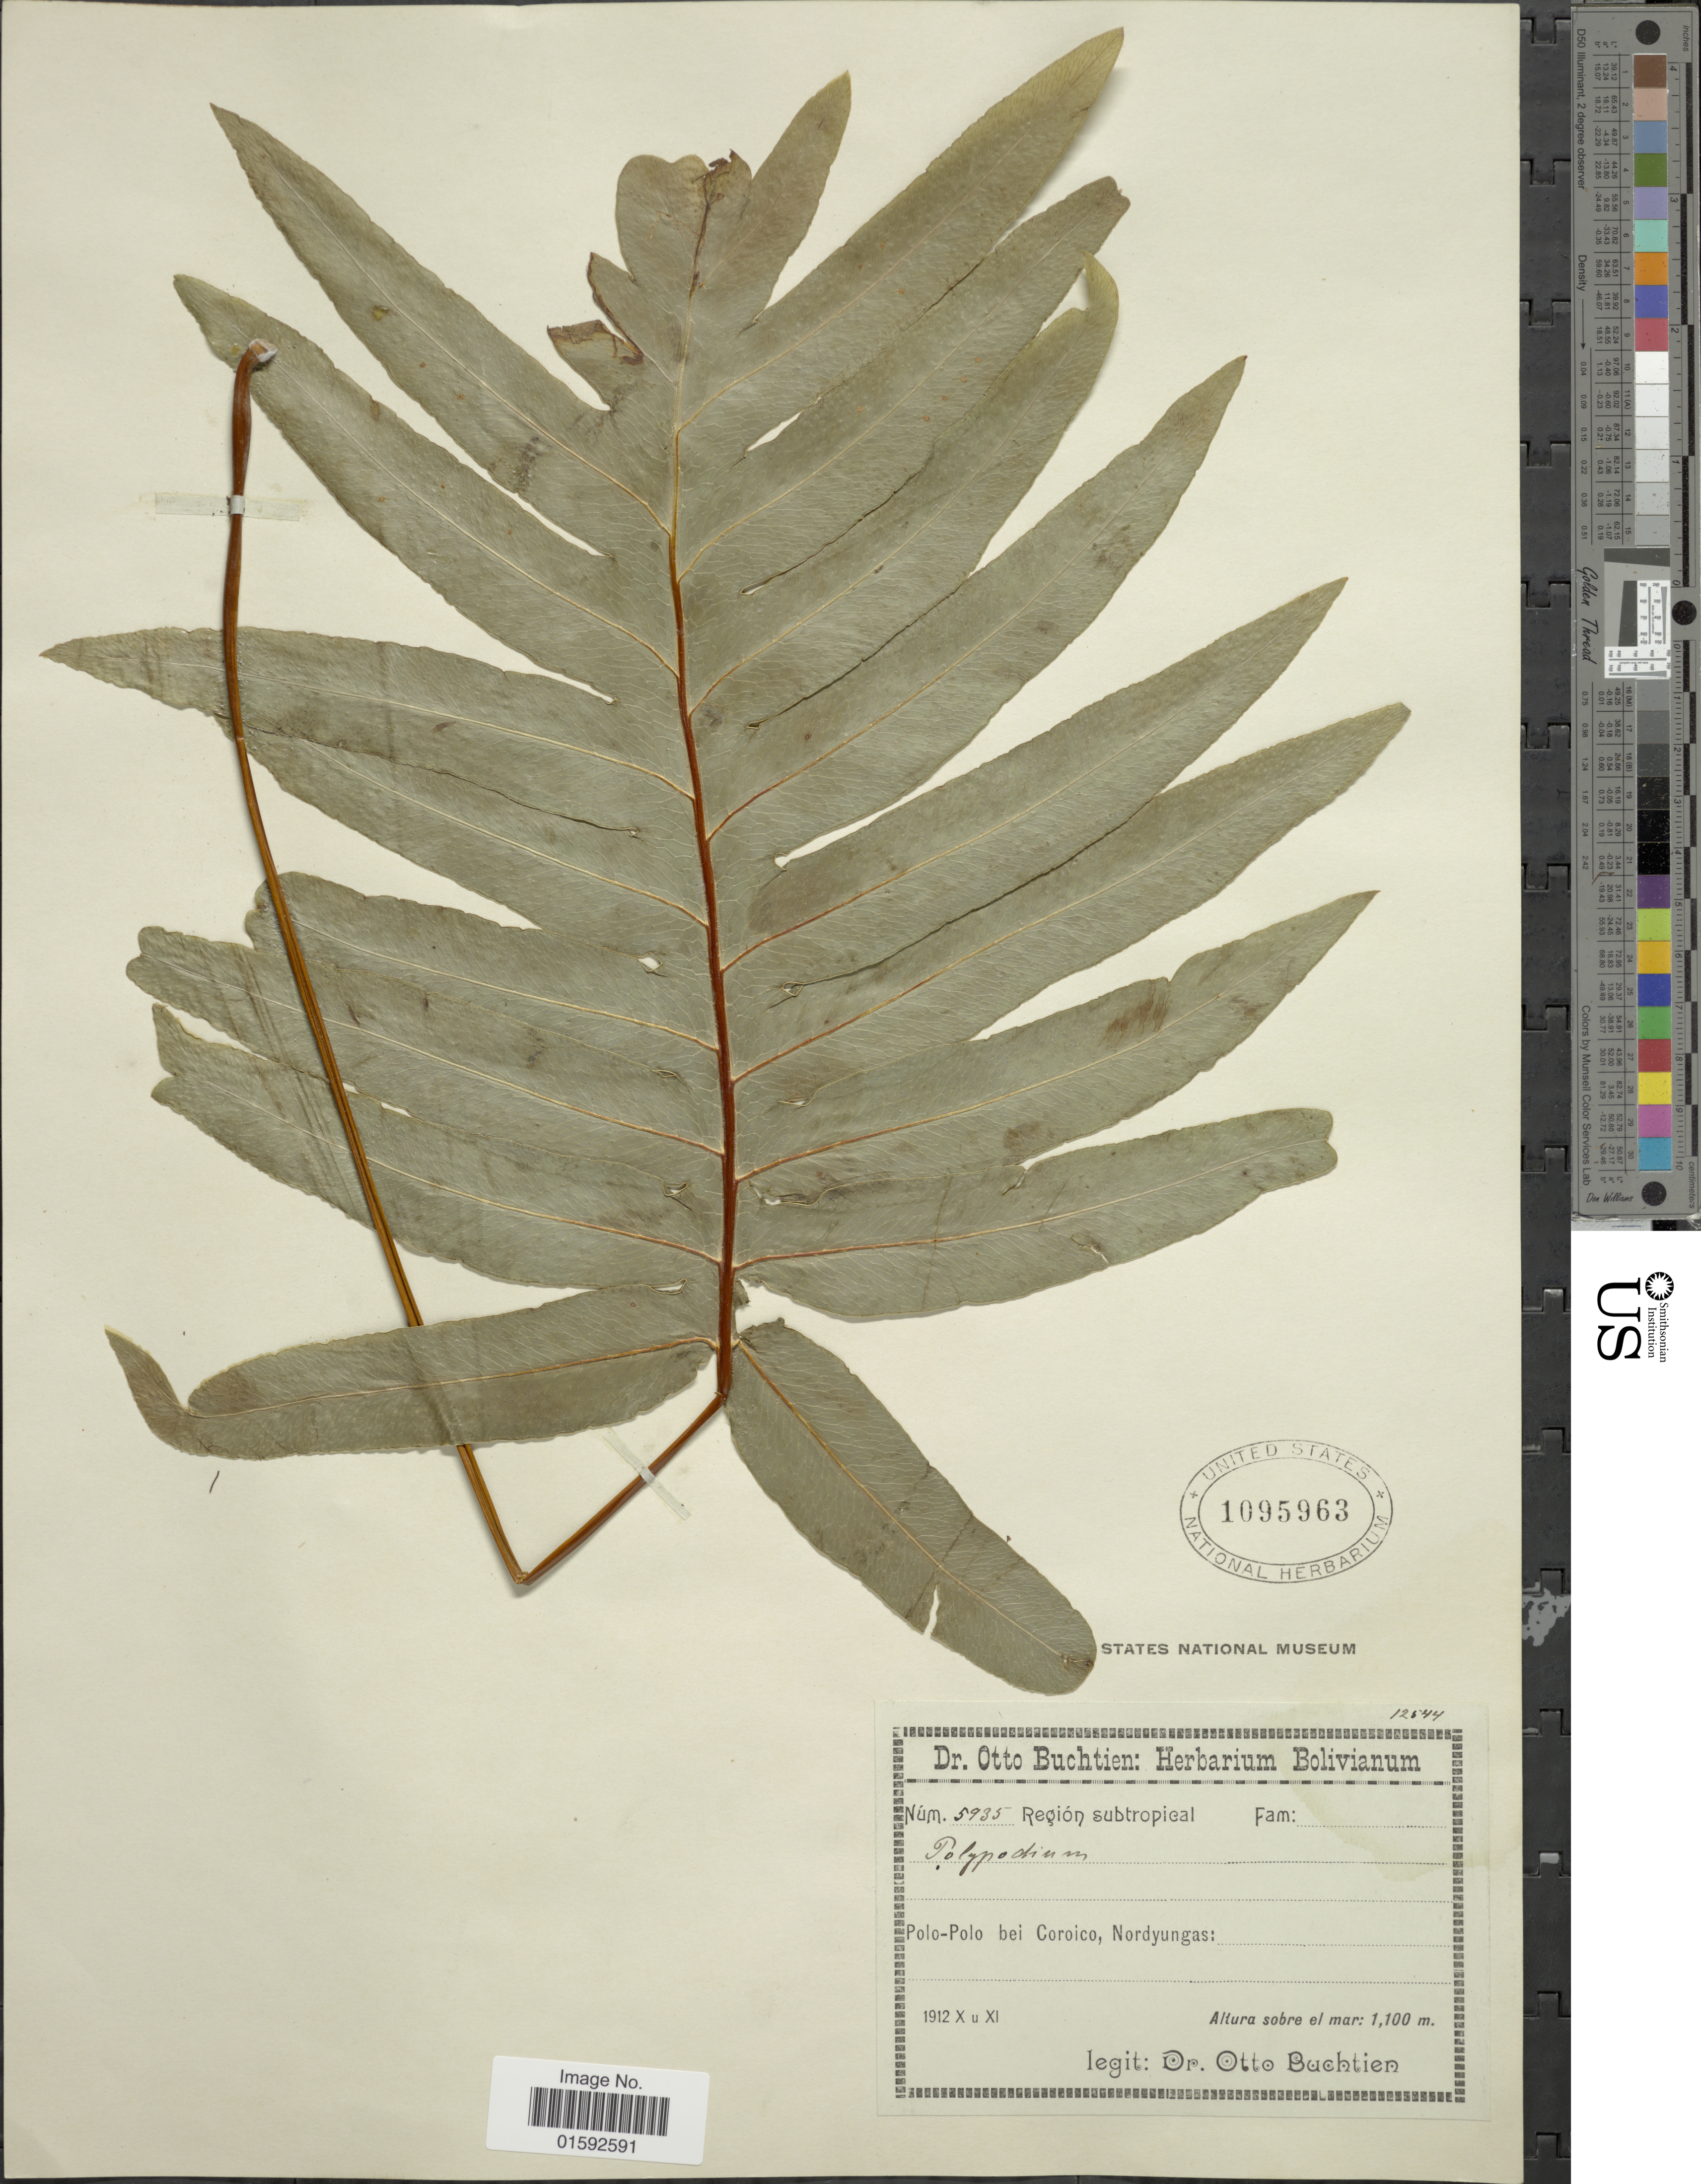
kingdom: Plantae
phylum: Tracheophyta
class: Polypodiopsida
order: Polypodiales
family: Polypodiaceae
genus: Phlebodium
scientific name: Phlebodium pseudoaureum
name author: (Cav.) Lellinger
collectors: O. Buchtien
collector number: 5935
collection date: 1912-10/1912-11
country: Bolivia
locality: Polo-Polo bei Coroico, Nordyungas.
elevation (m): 1100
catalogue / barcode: US 1095963